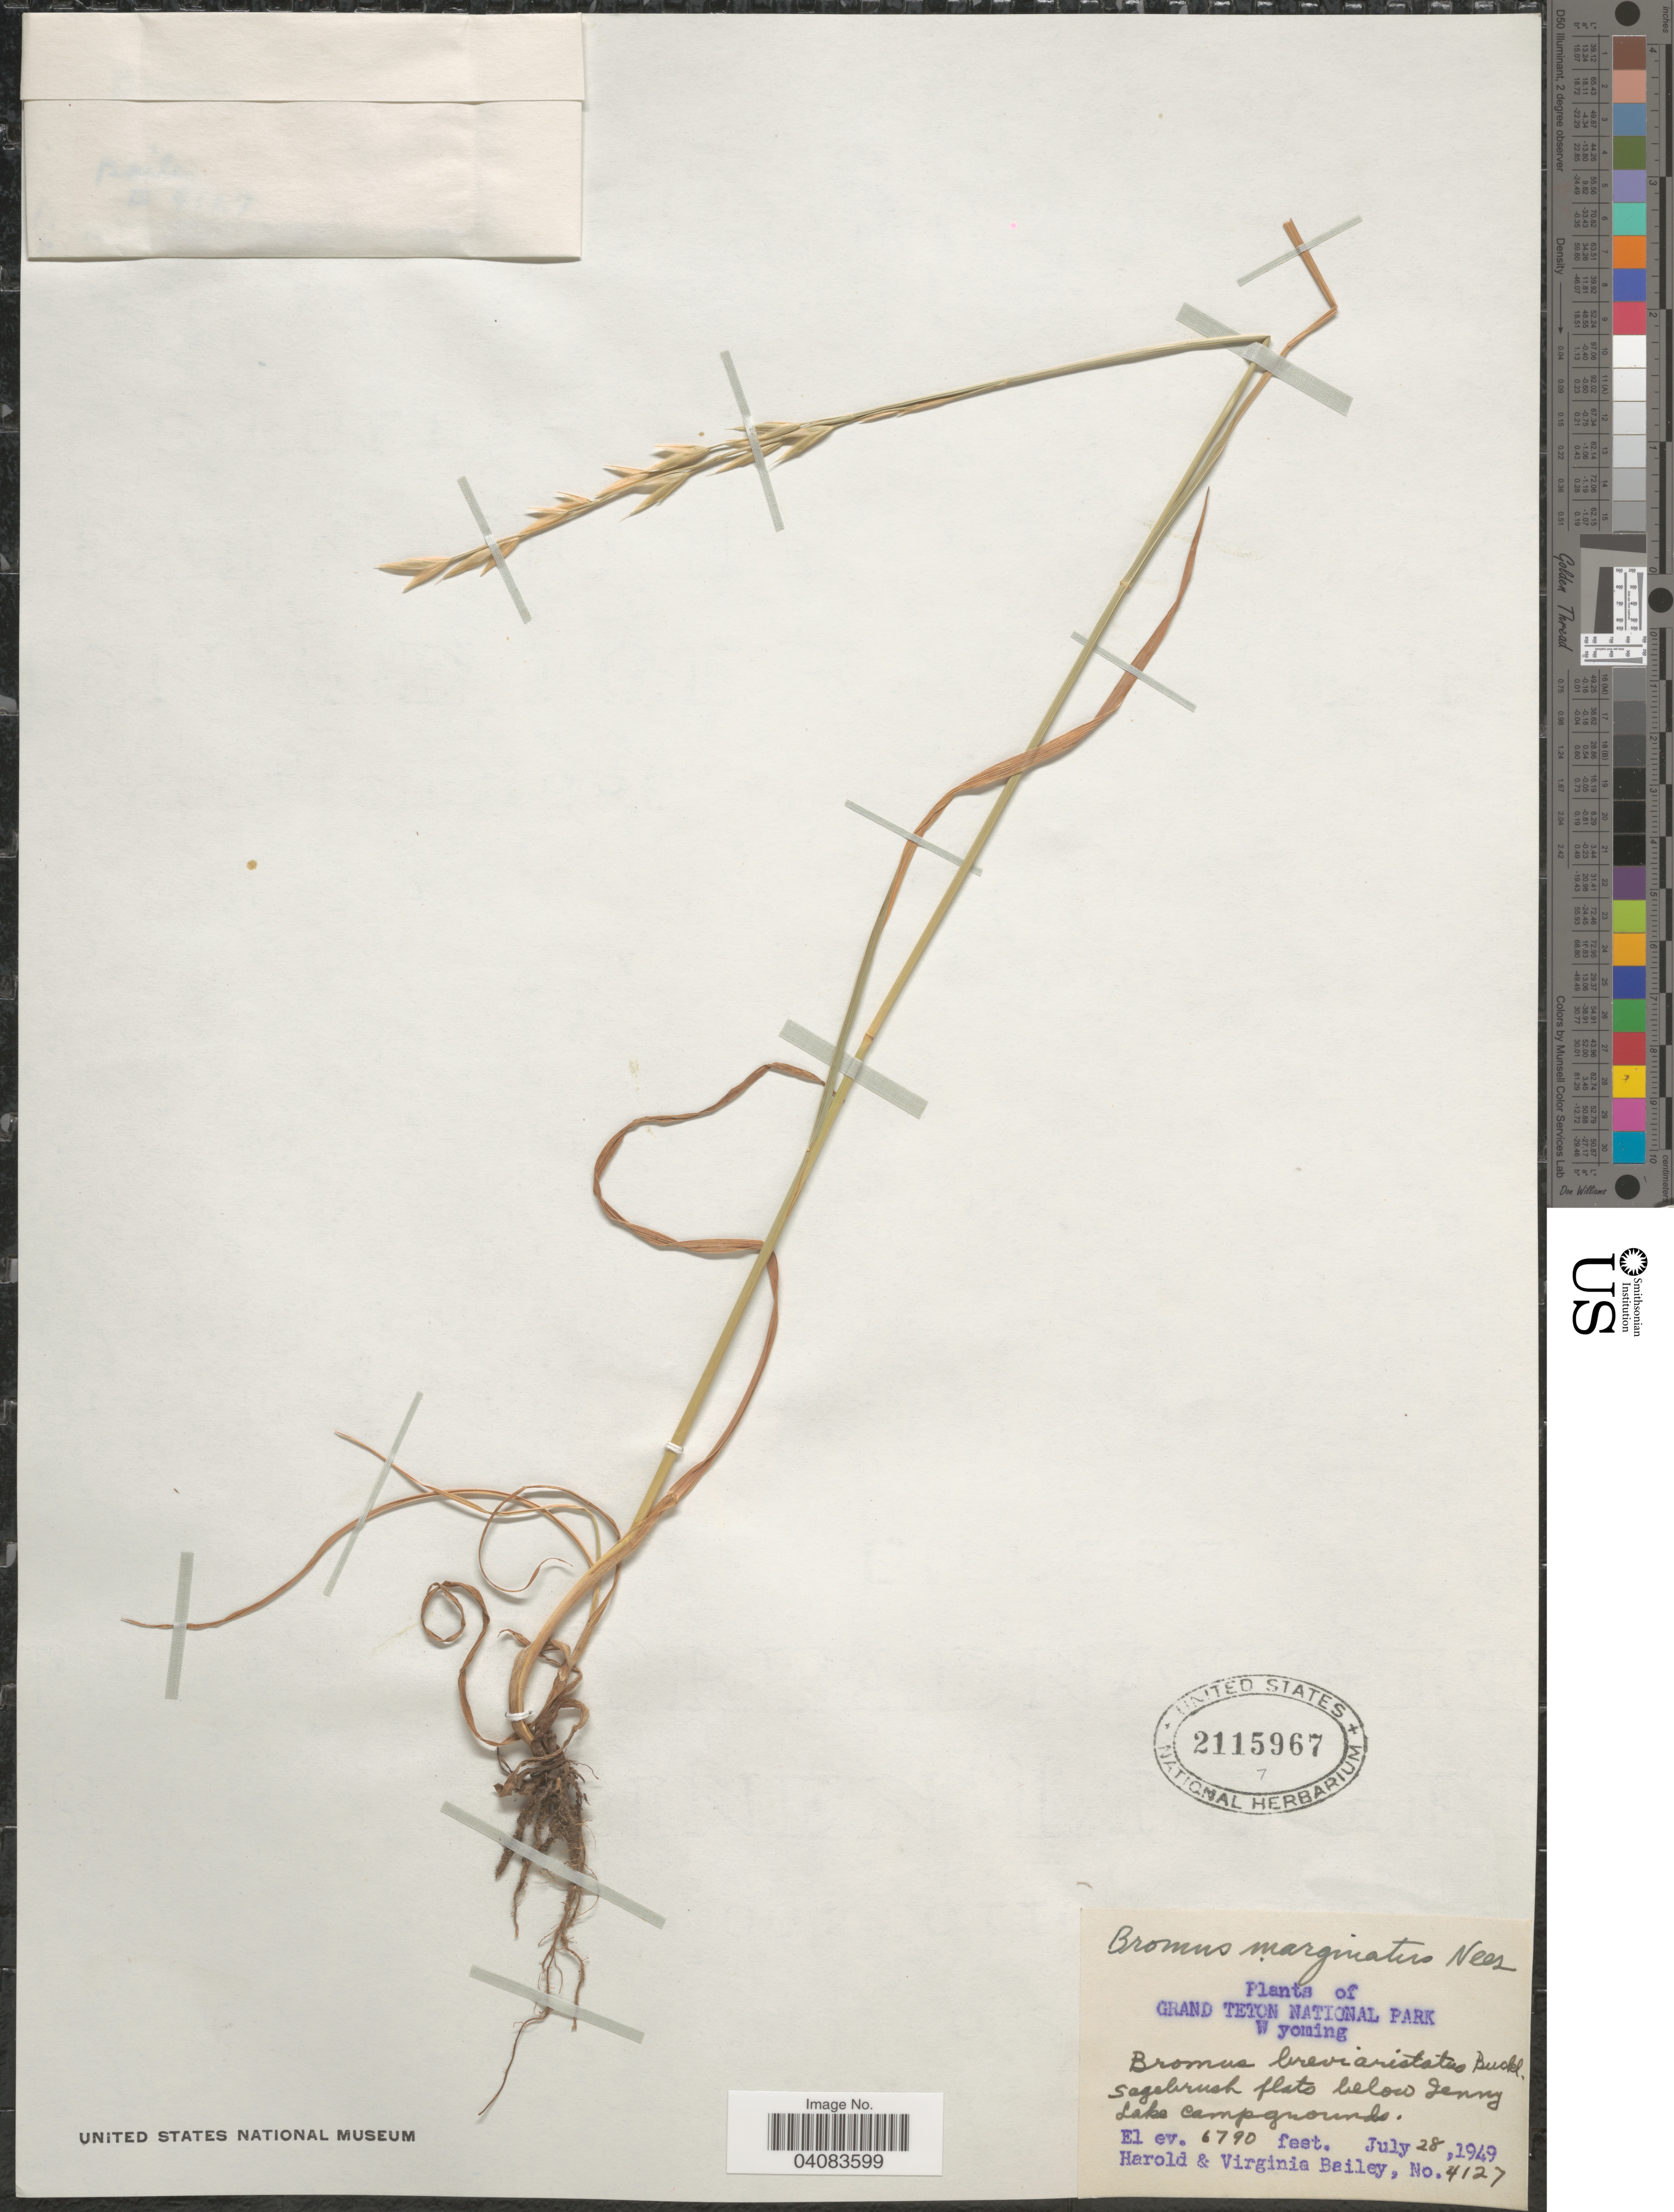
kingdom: Plantae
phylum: Tracheophyta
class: Liliopsida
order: Poales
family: Poaceae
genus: Bromus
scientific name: Bromus marginatus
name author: Nees ex Steud.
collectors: H. Bailey & V. L. Bailey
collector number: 4127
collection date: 1949-07-28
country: United States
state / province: Wyoming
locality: Grand Teton National Park. Sagebrush flats below Jenny Lake Campgrounds.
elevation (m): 2070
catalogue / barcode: US 2115967